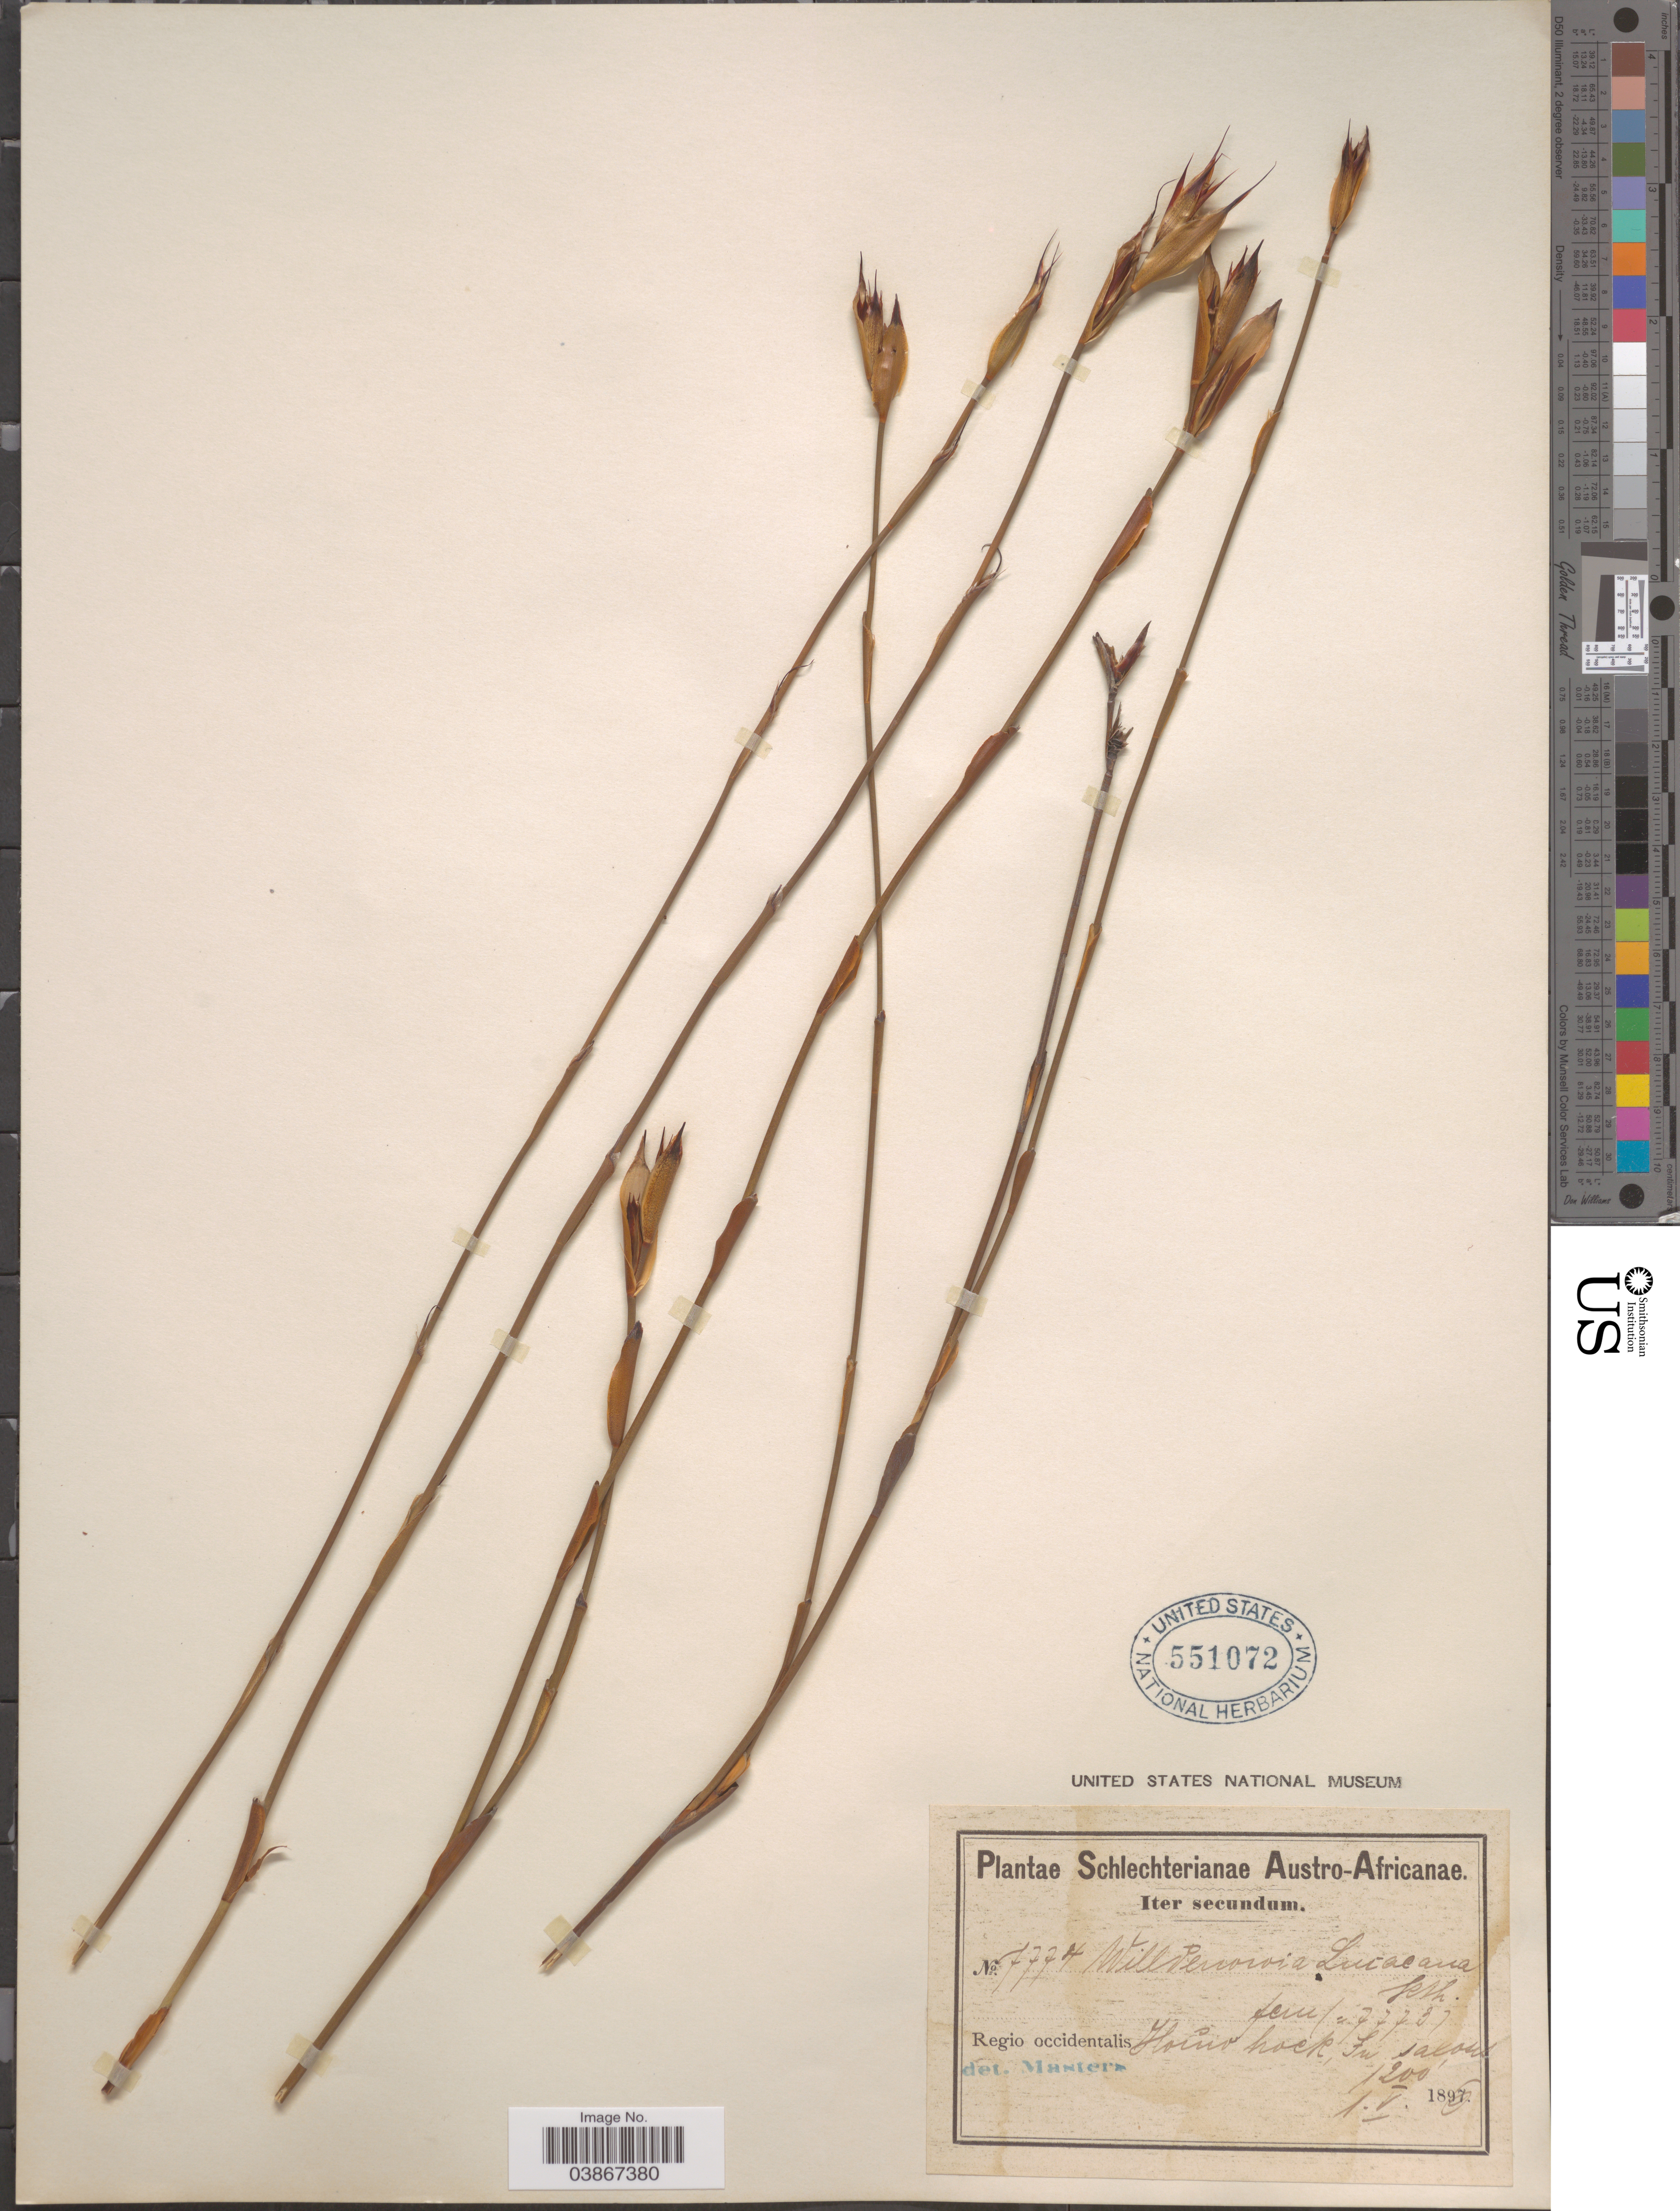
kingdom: Plantae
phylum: Tracheophyta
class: Liliopsida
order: Poales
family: Restionaceae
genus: Willdenowia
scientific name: Willdenowia lucaeana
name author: Kunth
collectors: -. Schlecter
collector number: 7774*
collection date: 1896-05-01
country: South Africa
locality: Austro-Africanae. Regio occidentalis: Houw hoek, In saxosis.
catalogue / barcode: US 551072